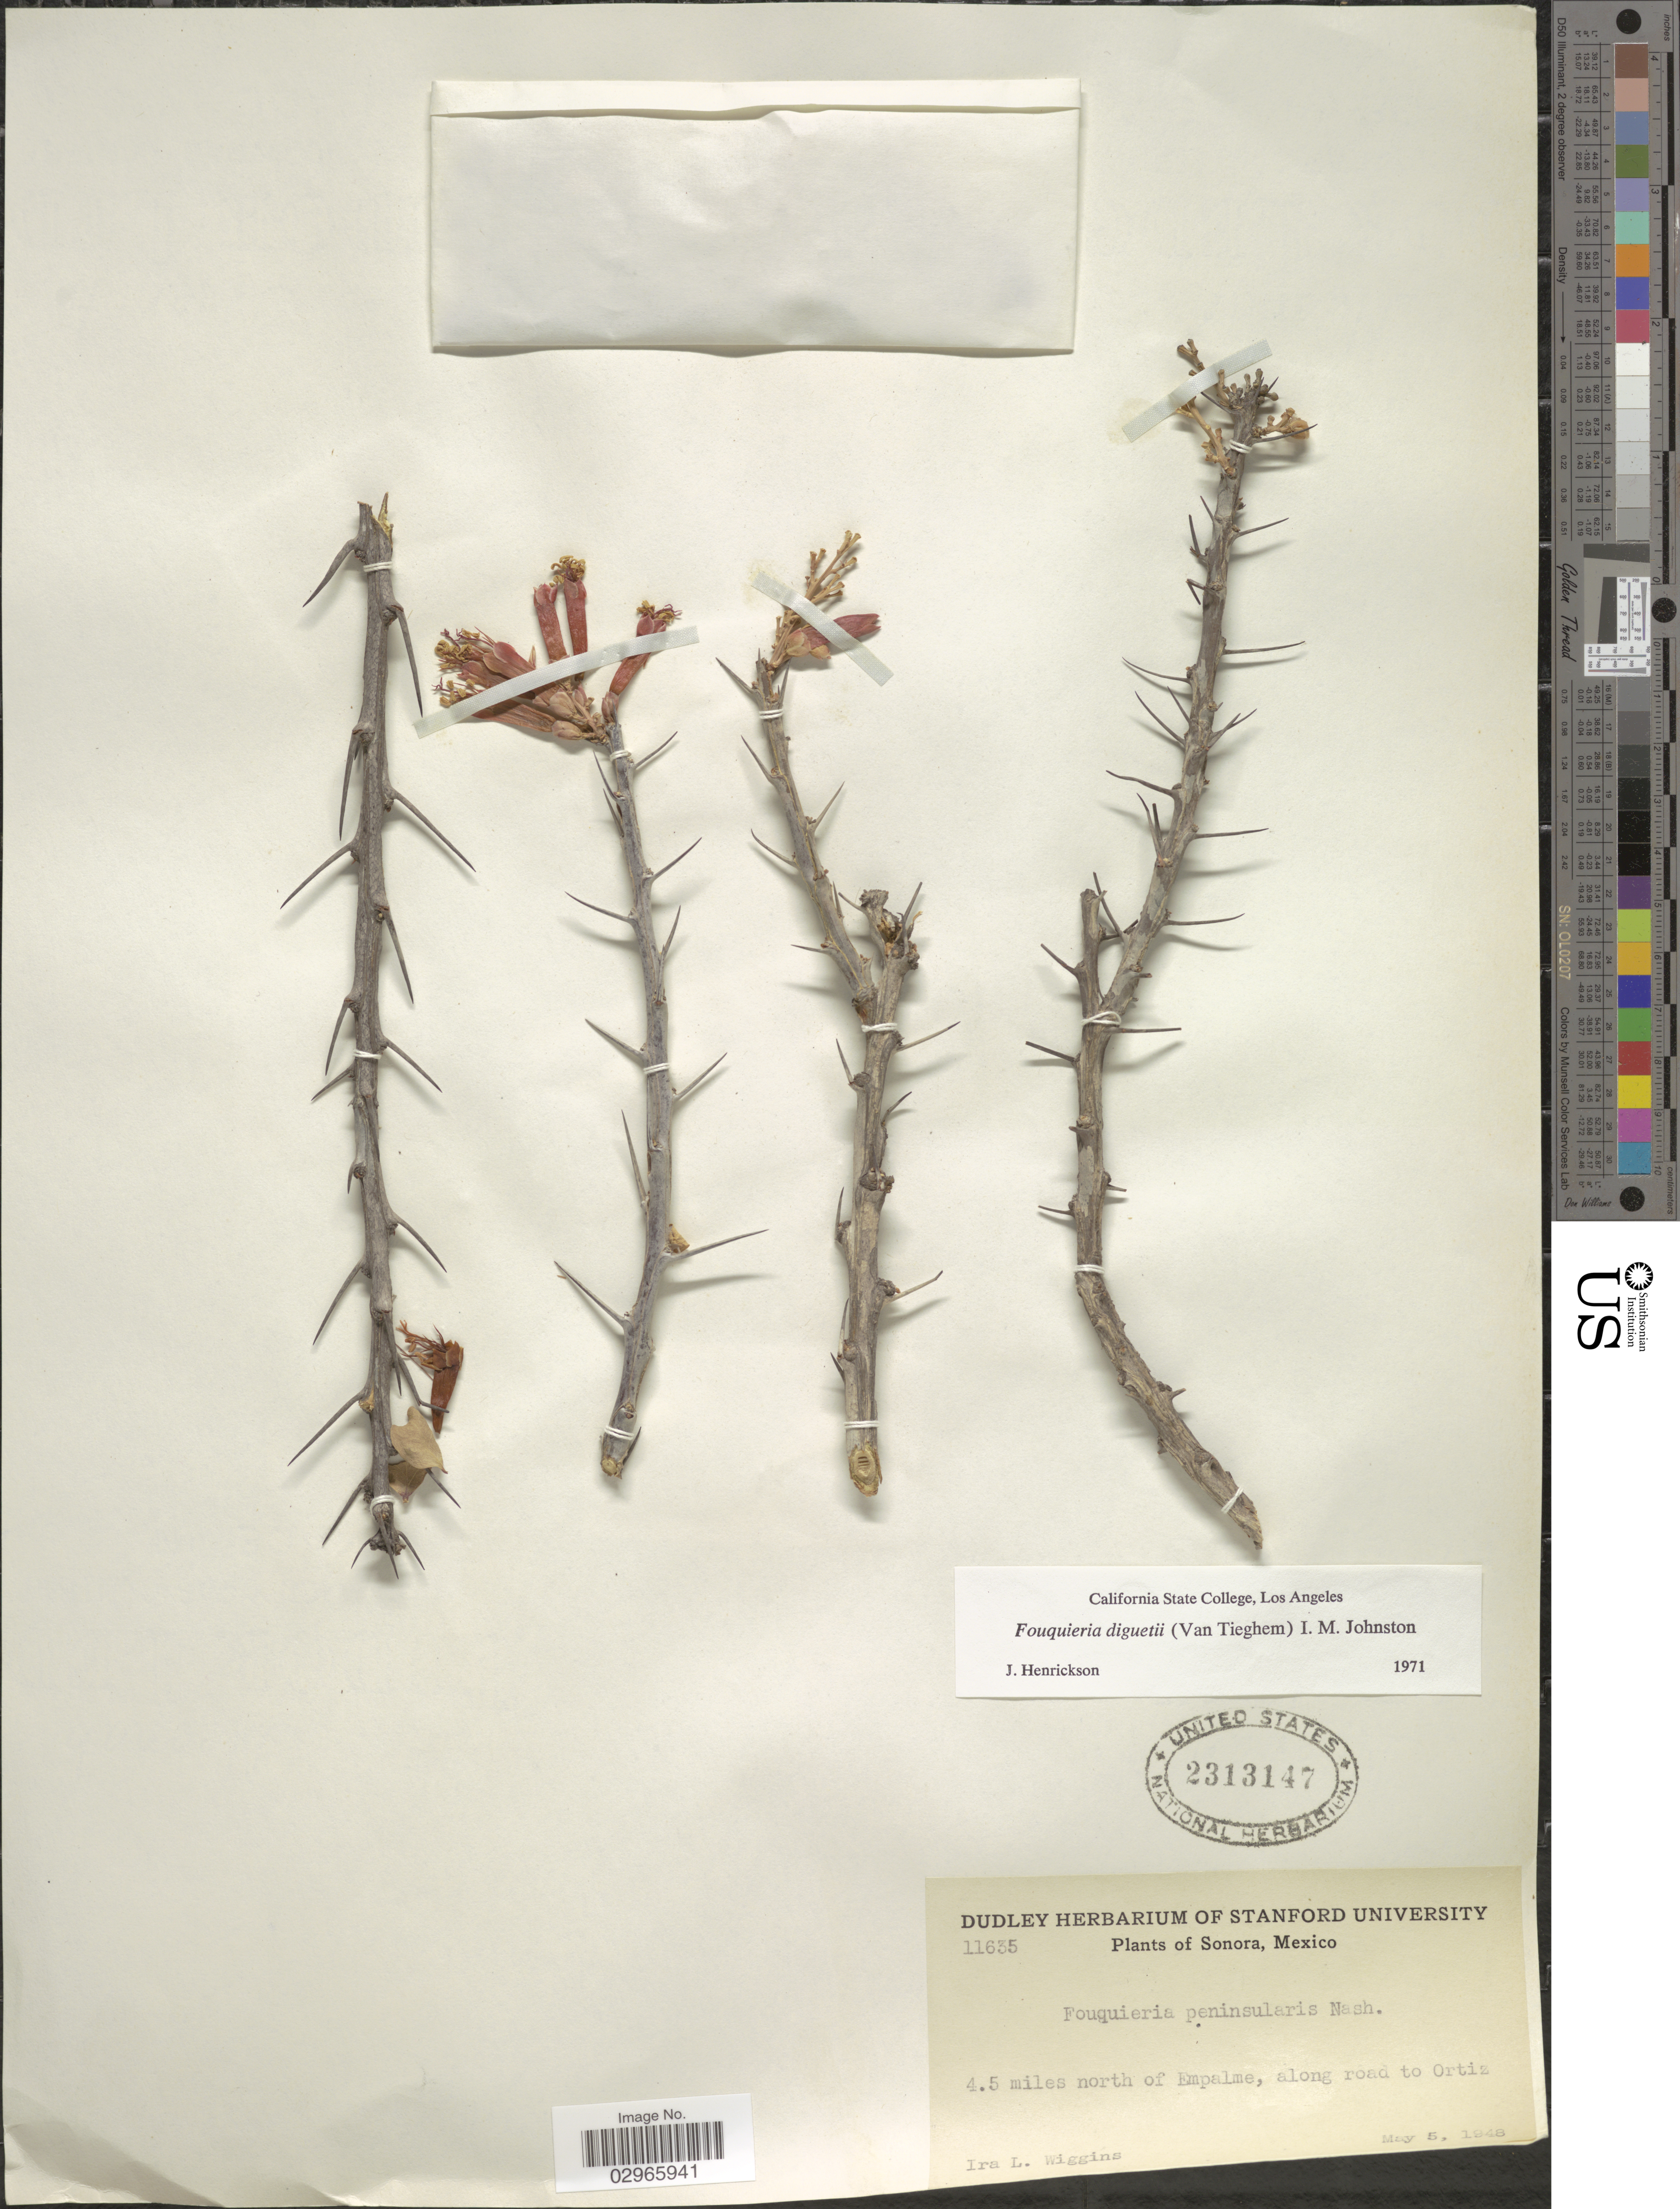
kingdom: Plantae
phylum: Tracheophyta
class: Magnoliopsida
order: Ericales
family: Fouquieriaceae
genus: Fouquieria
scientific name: Fouquieria diguetii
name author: (Tiegh.) I.M. Johnst.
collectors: I. L. Wiggins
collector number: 11635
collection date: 1948-05-05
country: Mexico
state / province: Sonora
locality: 4.5 miles north of Empalme, along road to Ortiz.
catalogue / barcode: US 2313147